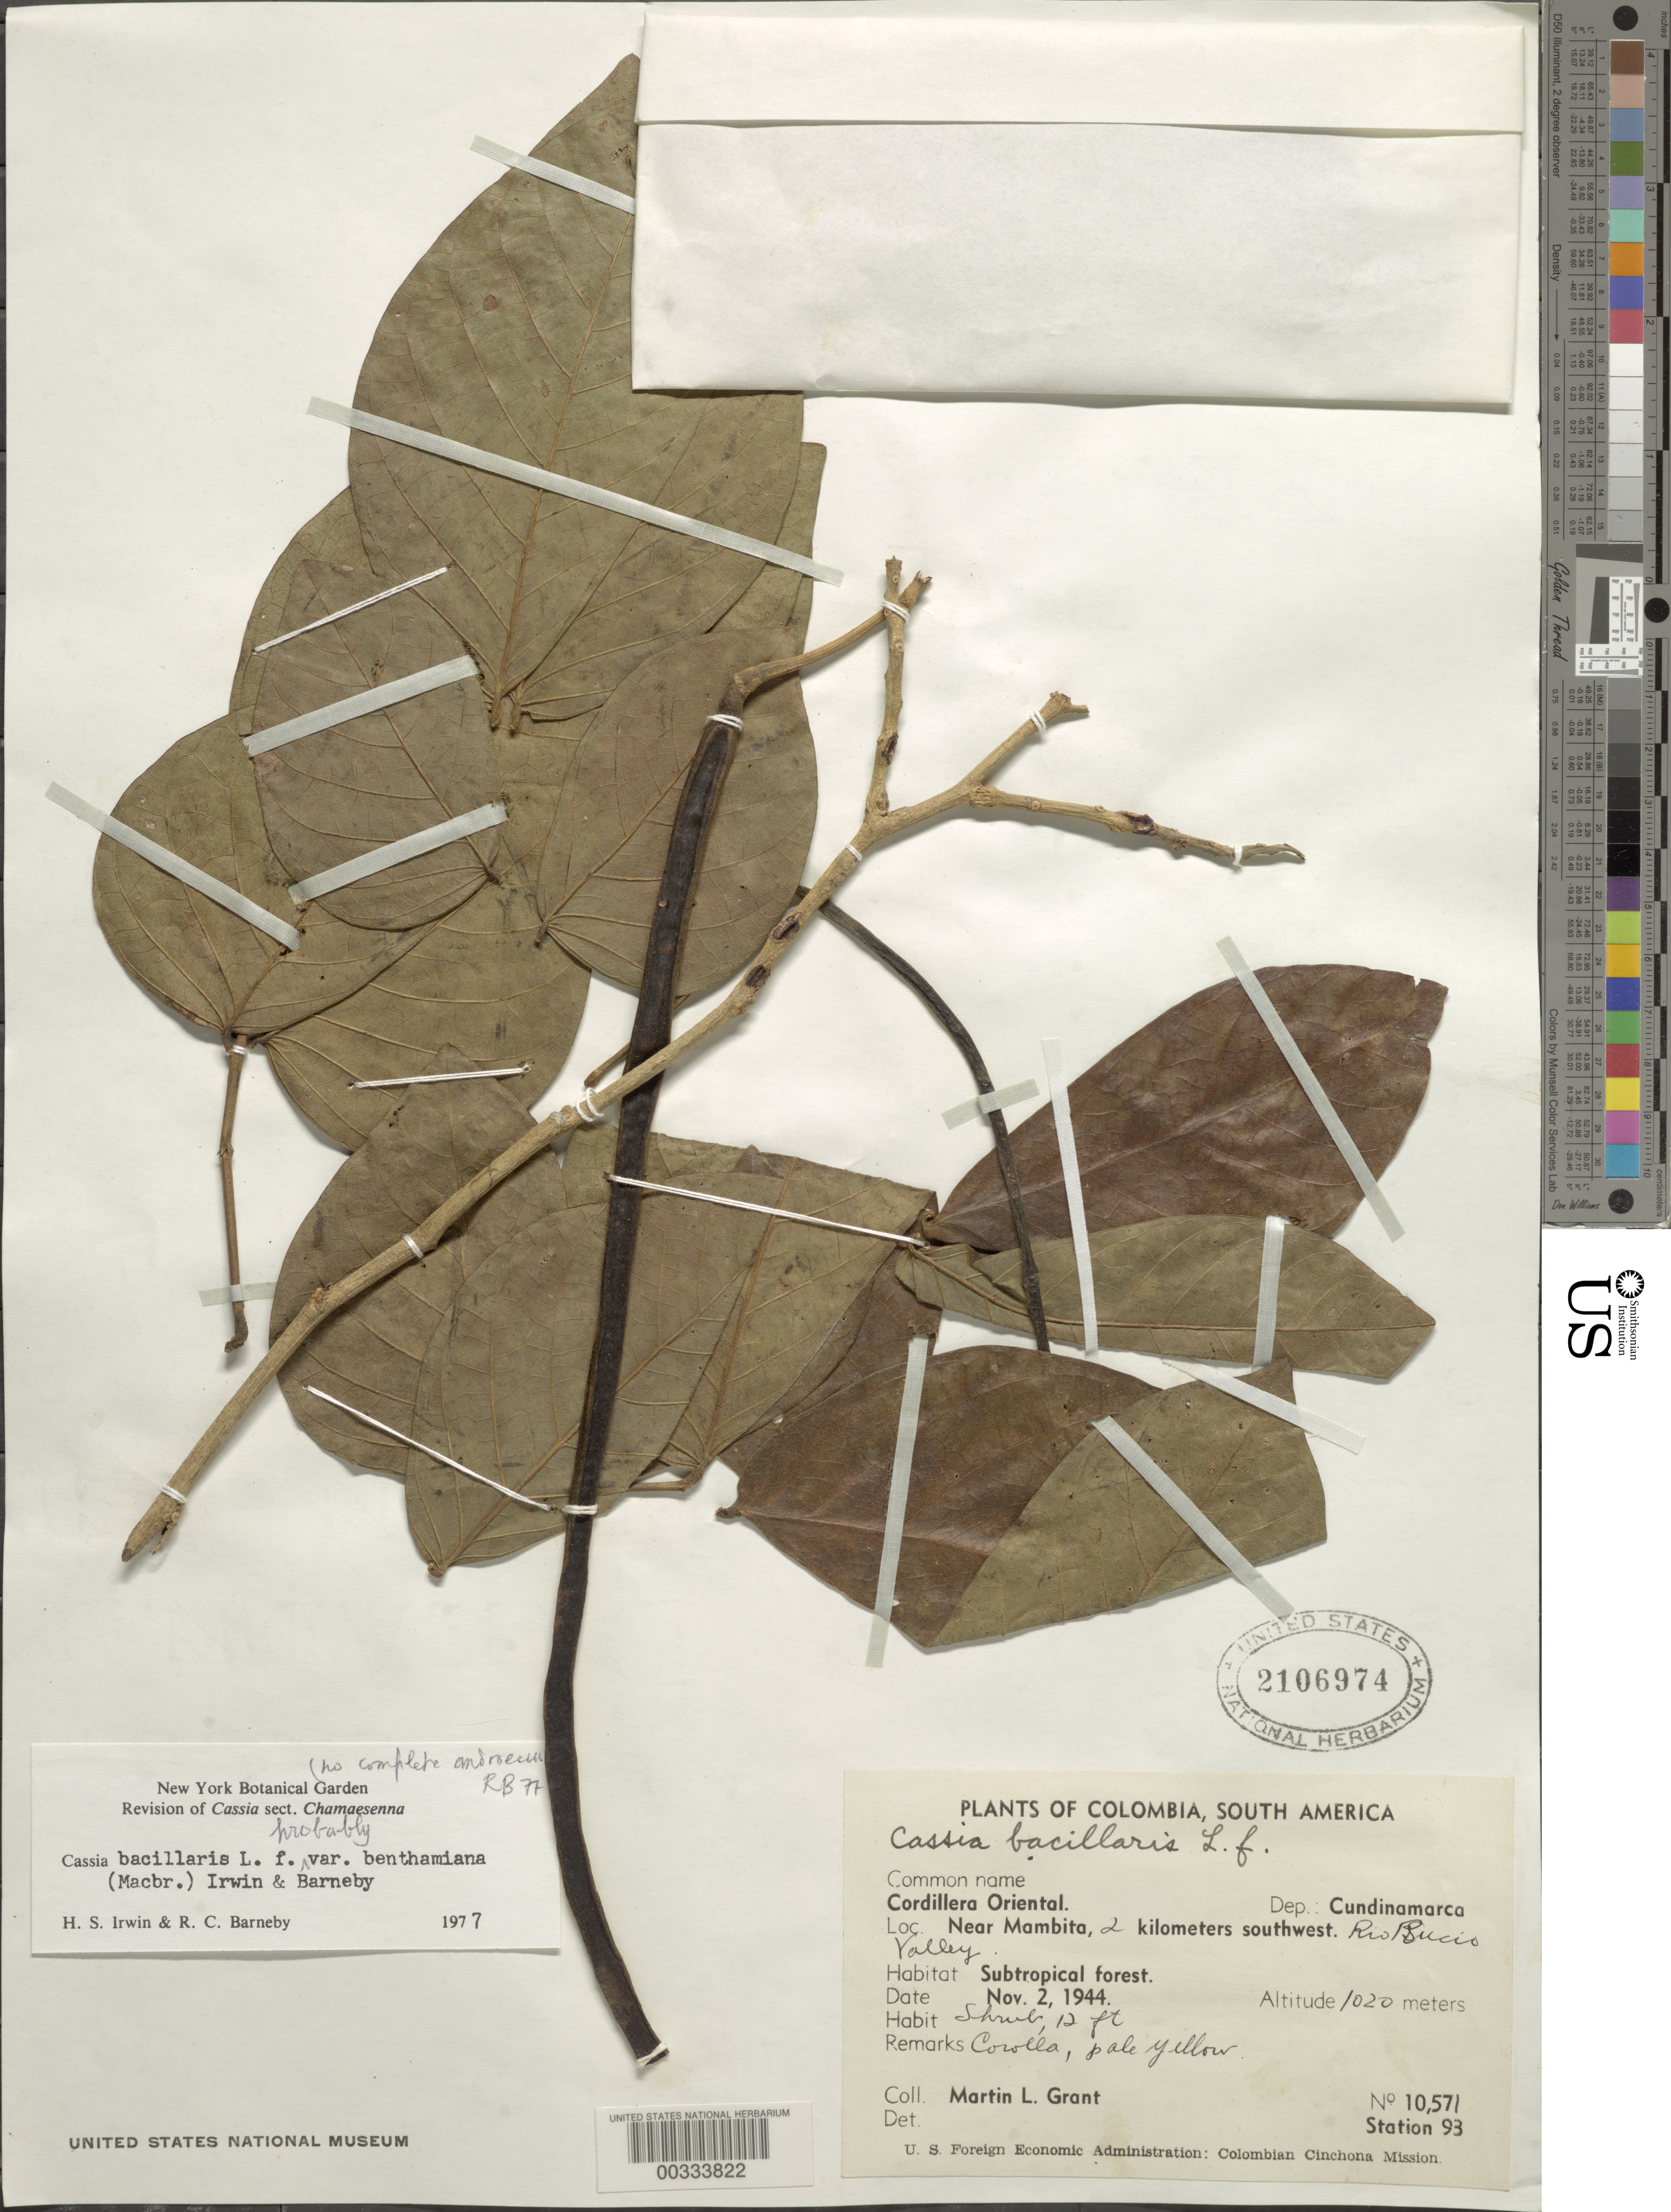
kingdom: Plantae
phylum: Tracheophyta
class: Magnoliopsida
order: Fabales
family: Fabaceae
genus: Senna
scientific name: Senna bacillaris var. benthamiana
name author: (J.F. Macbr.) H.S. Irwin & Barneby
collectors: M. L. Grant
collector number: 10571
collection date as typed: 02 Nov 1944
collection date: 1944-11-02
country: Colombia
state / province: Cundinamarca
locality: Near mambita, 2 km SW; Rio Bucio Valley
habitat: Subtropical forest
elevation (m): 1020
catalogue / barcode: US 2106974